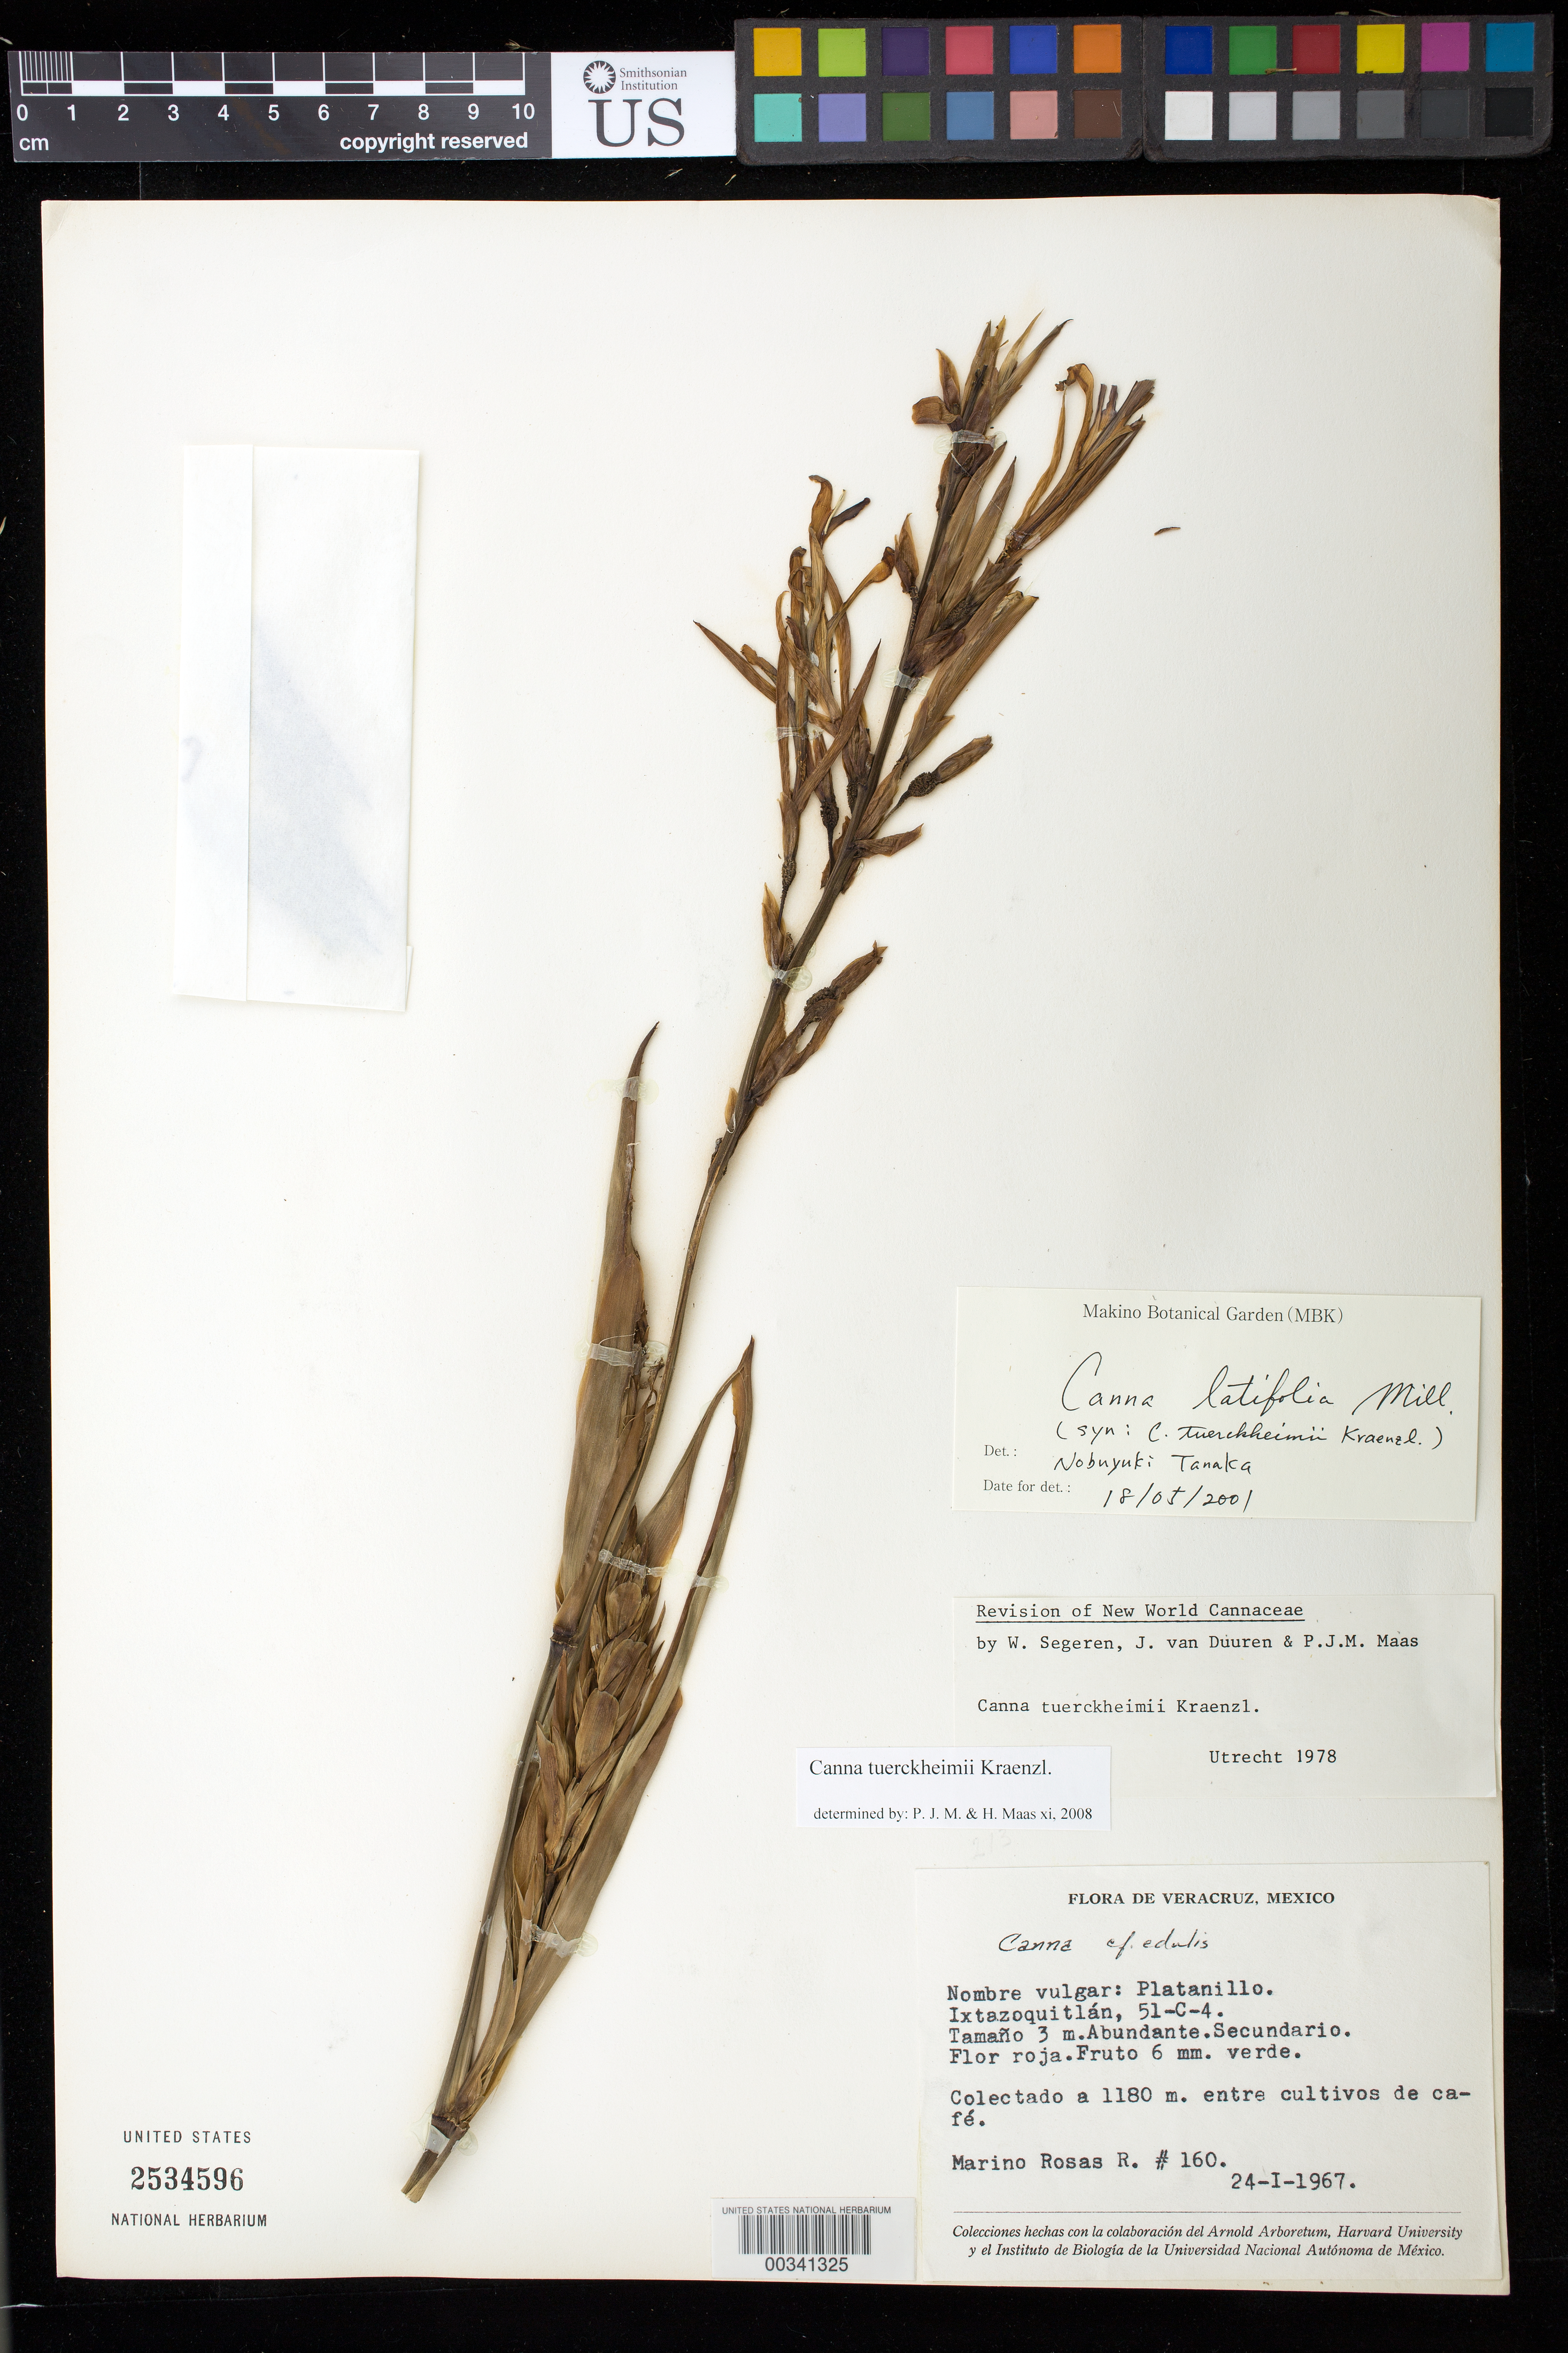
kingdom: Plantae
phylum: Tracheophyta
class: Liliopsida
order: Zingiberales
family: Cannaceae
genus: Canna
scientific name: Canna tuerckheimii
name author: Kraenzl. in Engl.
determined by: Maas van de Kamer, H.; Maas, P. J.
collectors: M. Rosas R.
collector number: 160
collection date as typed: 24 Jan 1967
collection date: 1967-01-24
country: Mexico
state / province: Veracruz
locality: Ixtazoquitlan, 51-c-4, entre cultivos de cafe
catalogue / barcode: US 2534596